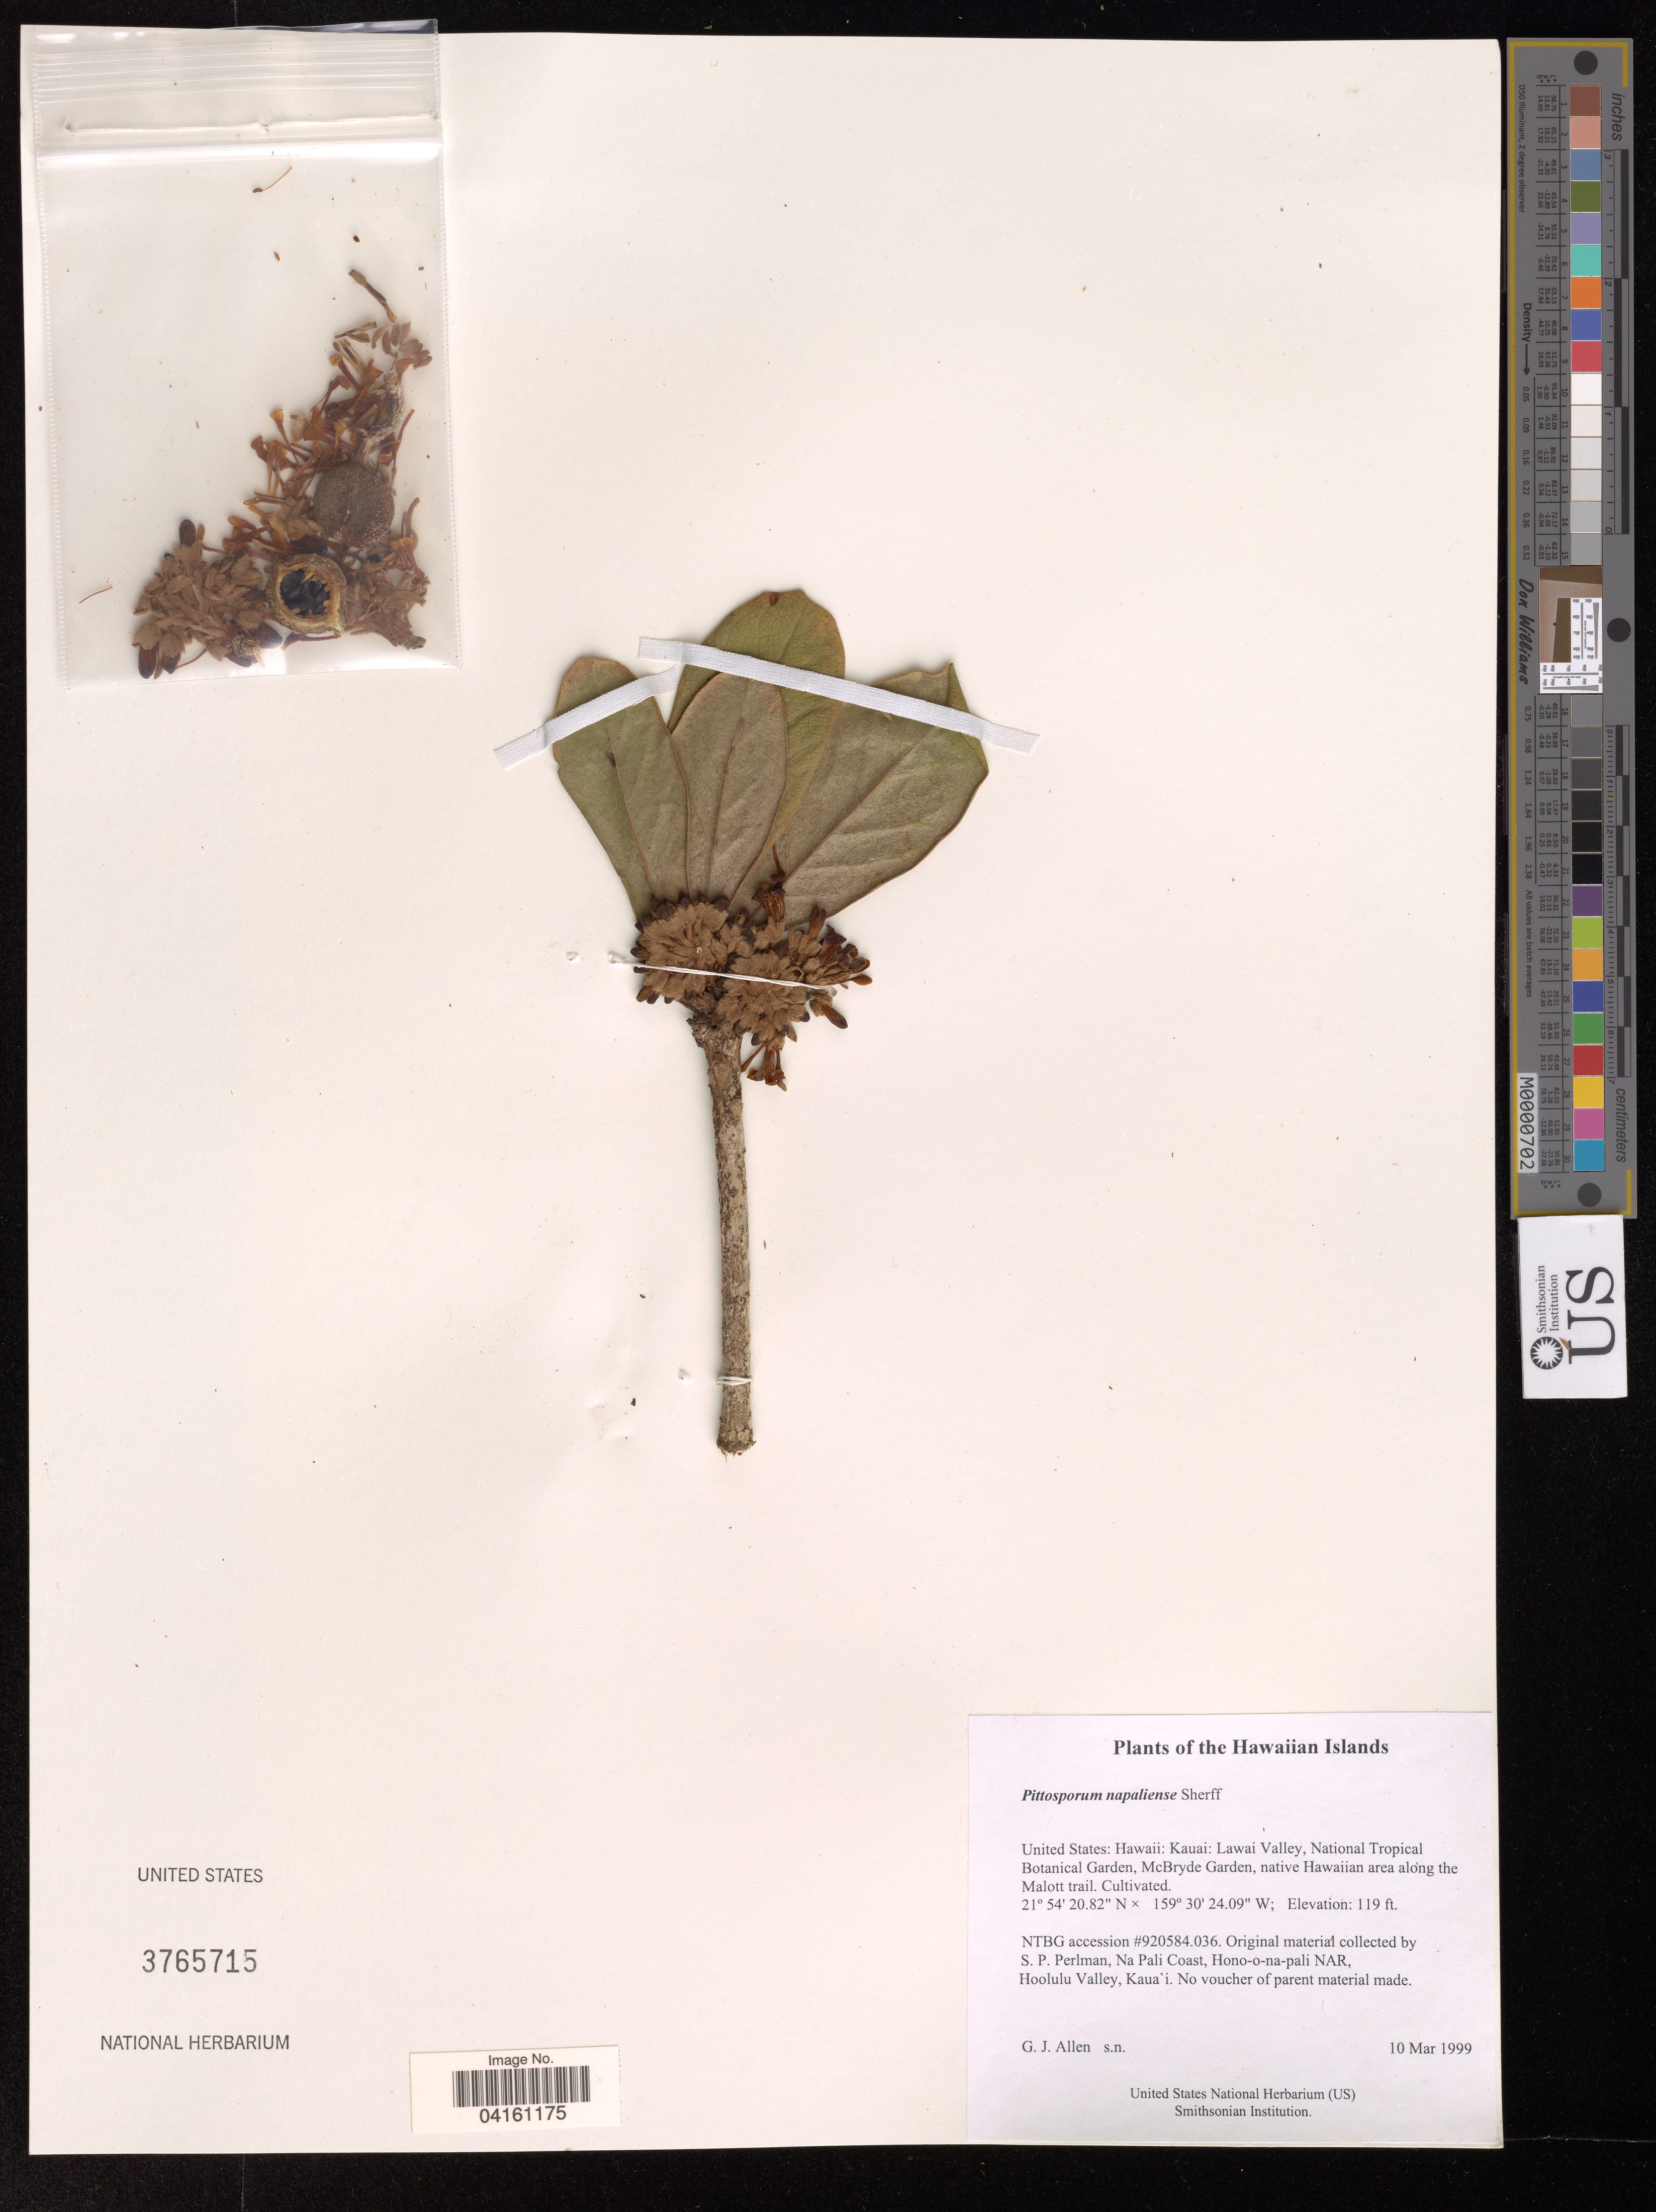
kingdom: Plantae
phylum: Tracheophyta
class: Magnoliopsida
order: Apiales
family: Pittosporaceae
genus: Pittosporum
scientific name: Pittosporum napaliense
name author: Sherff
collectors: G. Allen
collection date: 1999-03-10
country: United States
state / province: Hawaii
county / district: Kauai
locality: Hawaiian Islands. Kauai. Lawai Valley, National Tropical Botanical Garden, McBryde Garden, native Hawaiian area along the Malott trail.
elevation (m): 36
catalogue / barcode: US 3765715